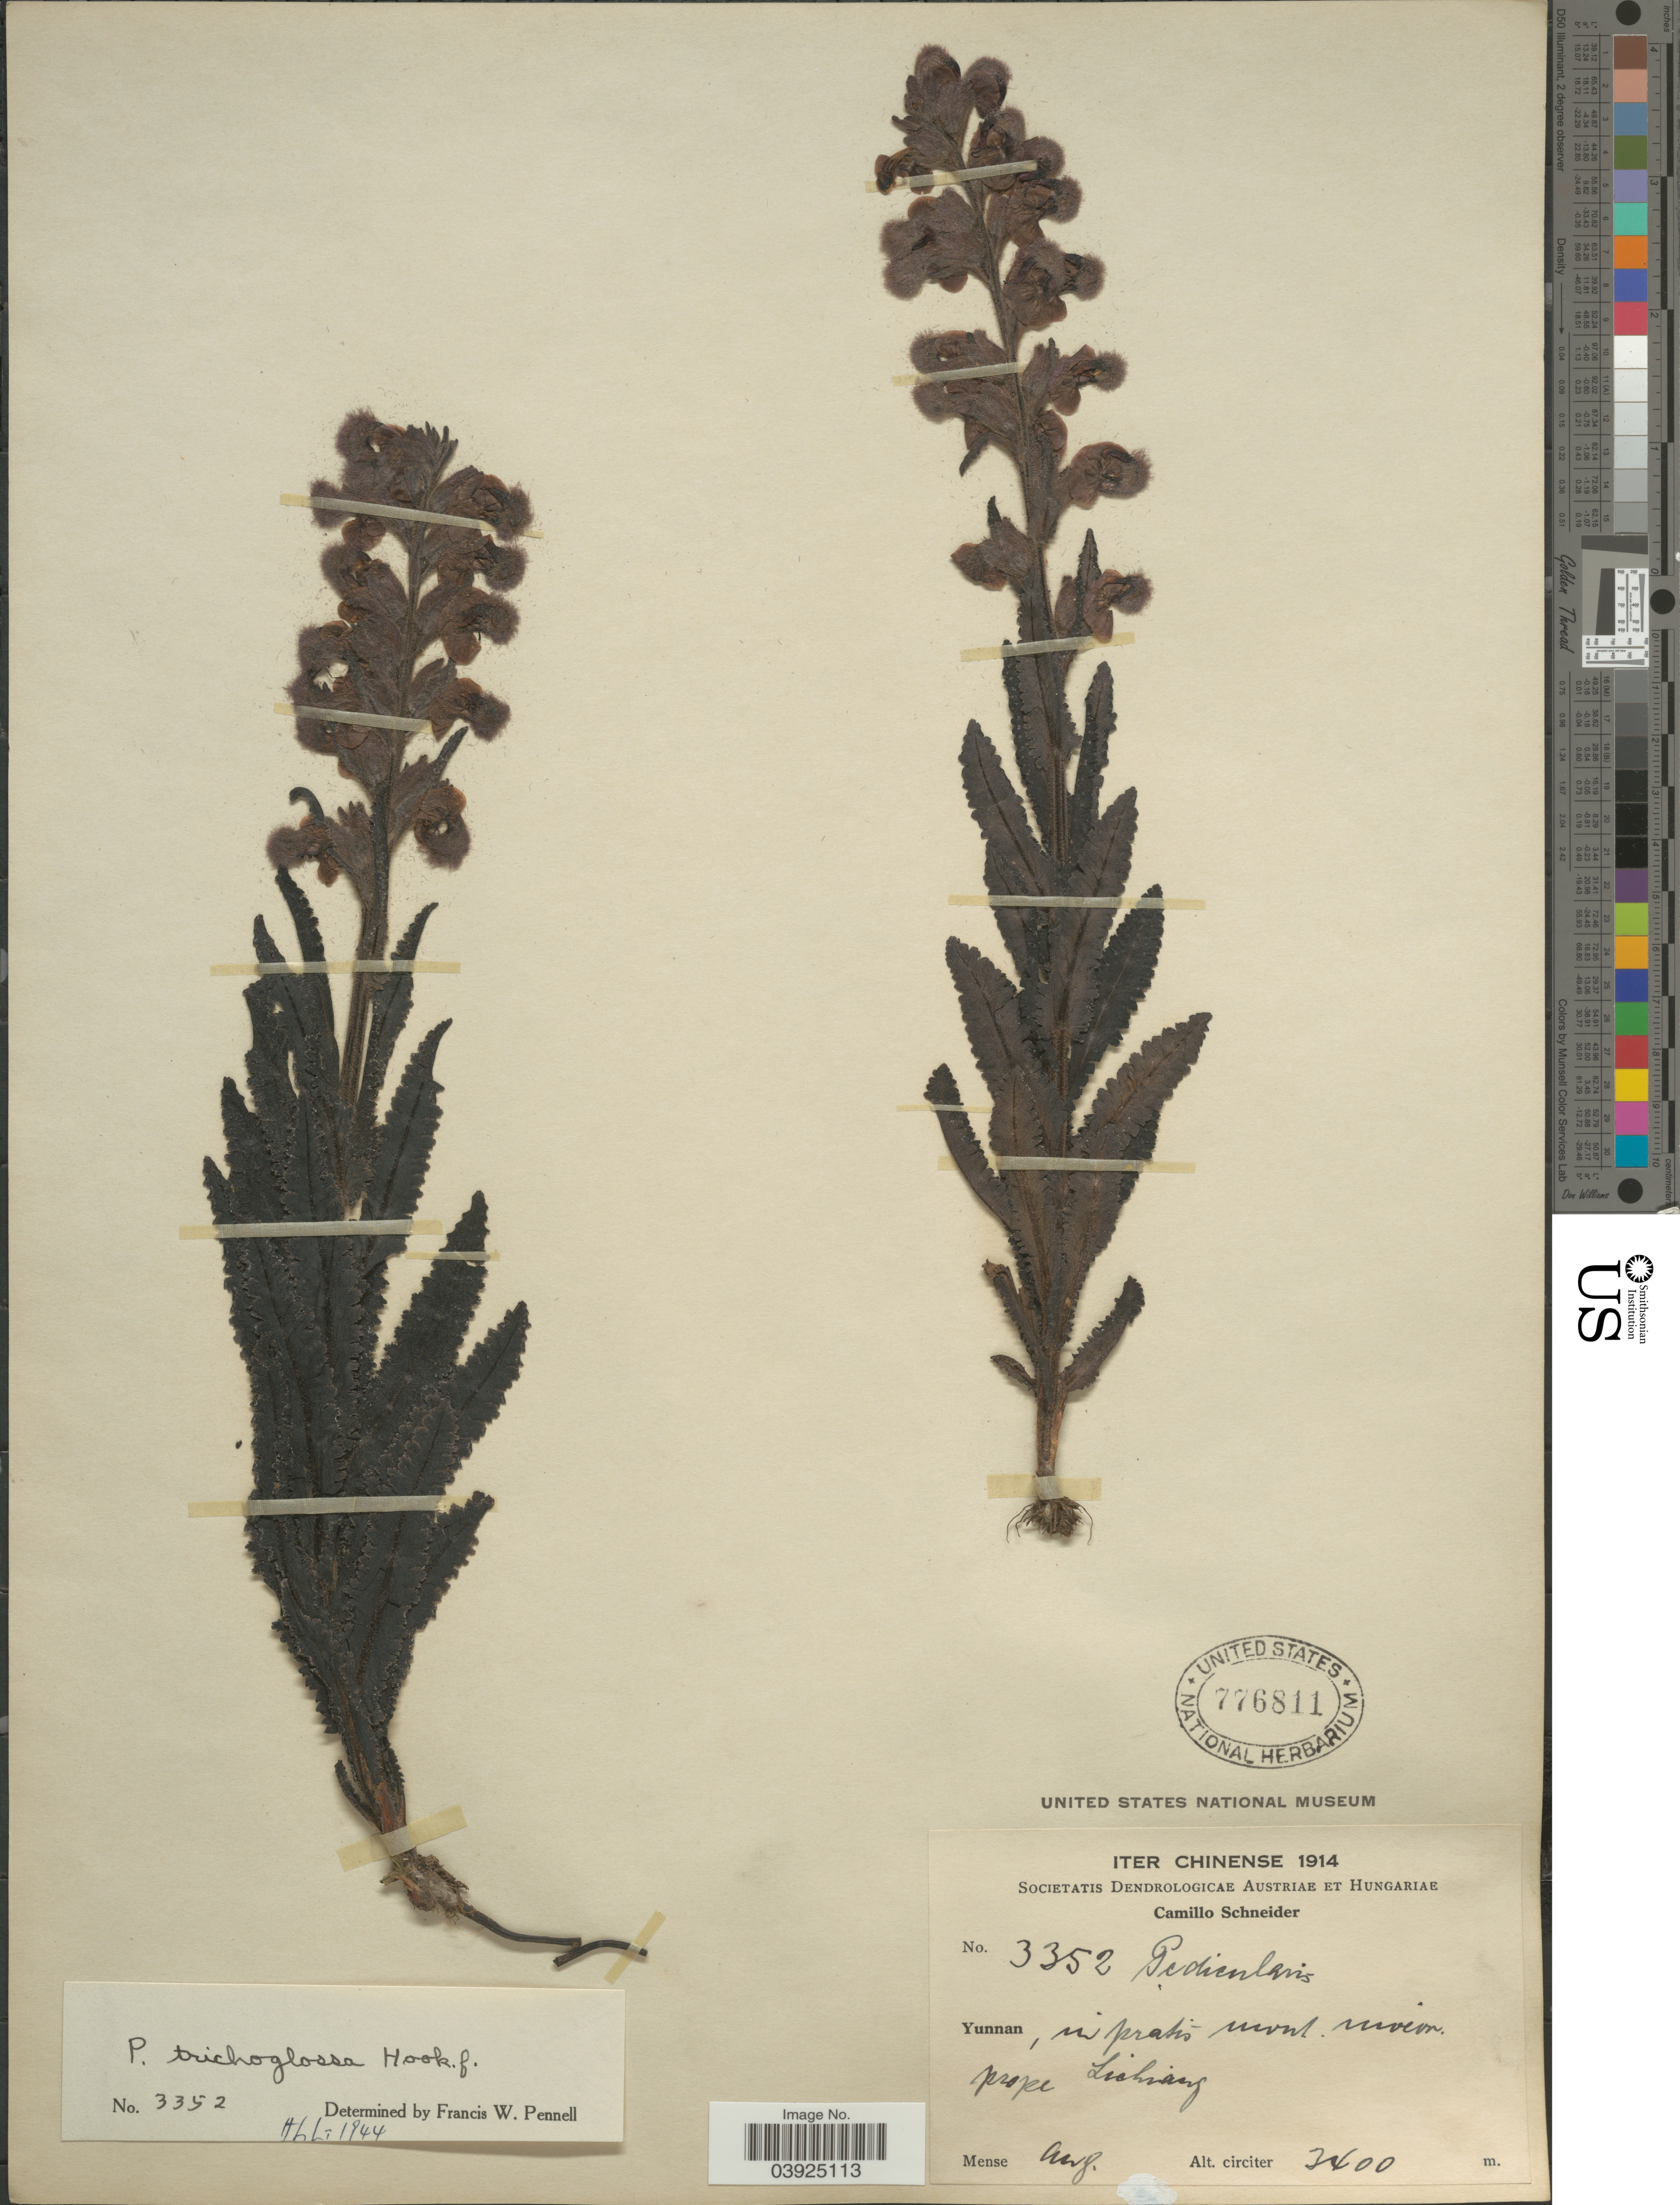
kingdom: Plantae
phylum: Tracheophyta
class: Magnoliopsida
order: Lamiales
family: Orobanchaceae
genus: Pedicularis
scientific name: Pedicularis trichoglossa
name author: Hook. f.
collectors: C. K. Schneider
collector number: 3352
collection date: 1914-08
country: China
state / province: Yunnan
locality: Iter Chinense. In pratis mont. nivem. prope Lichiang.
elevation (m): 3400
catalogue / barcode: US 776811